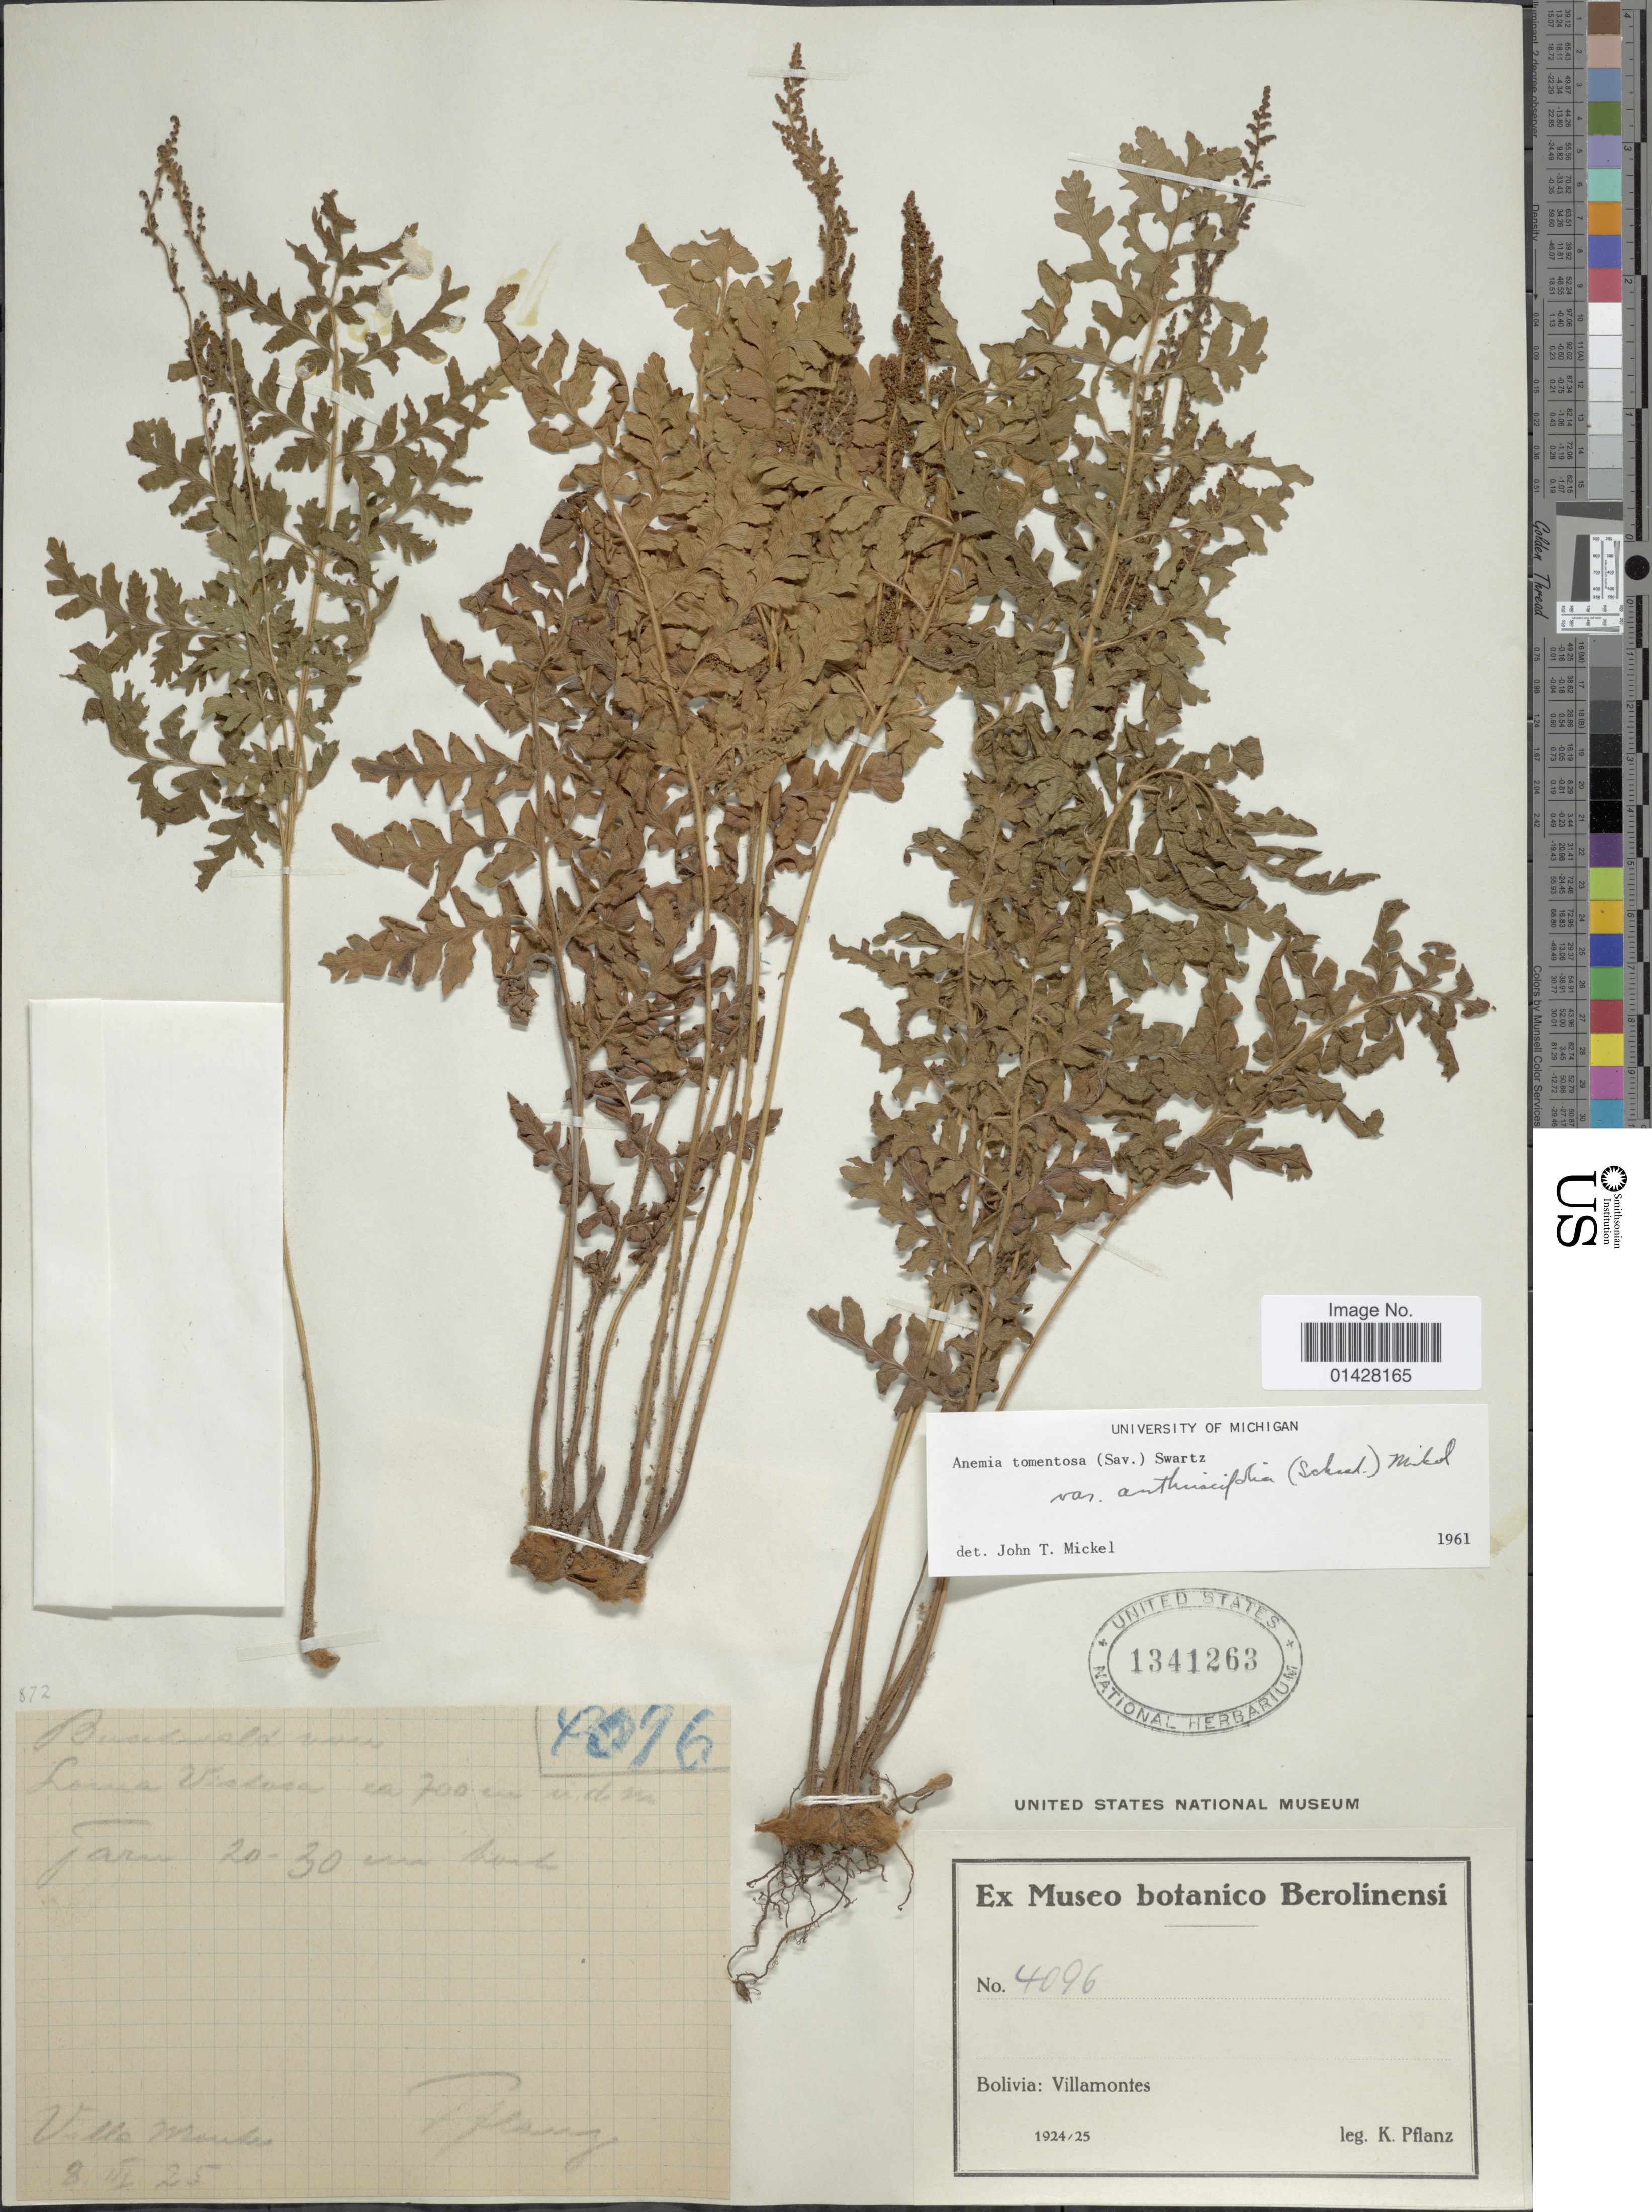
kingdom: Plantae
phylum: Tracheophyta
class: Polypodiopsida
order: Schizaeales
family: Anemiaceae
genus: Anemia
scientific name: Anemia tomentosa var. anthriscifolia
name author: (Schrad.) Mickel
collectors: K. Pflanz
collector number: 4096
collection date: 1924/1925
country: Bolivia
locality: Bolivia: Villamontes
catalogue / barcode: US 1341263